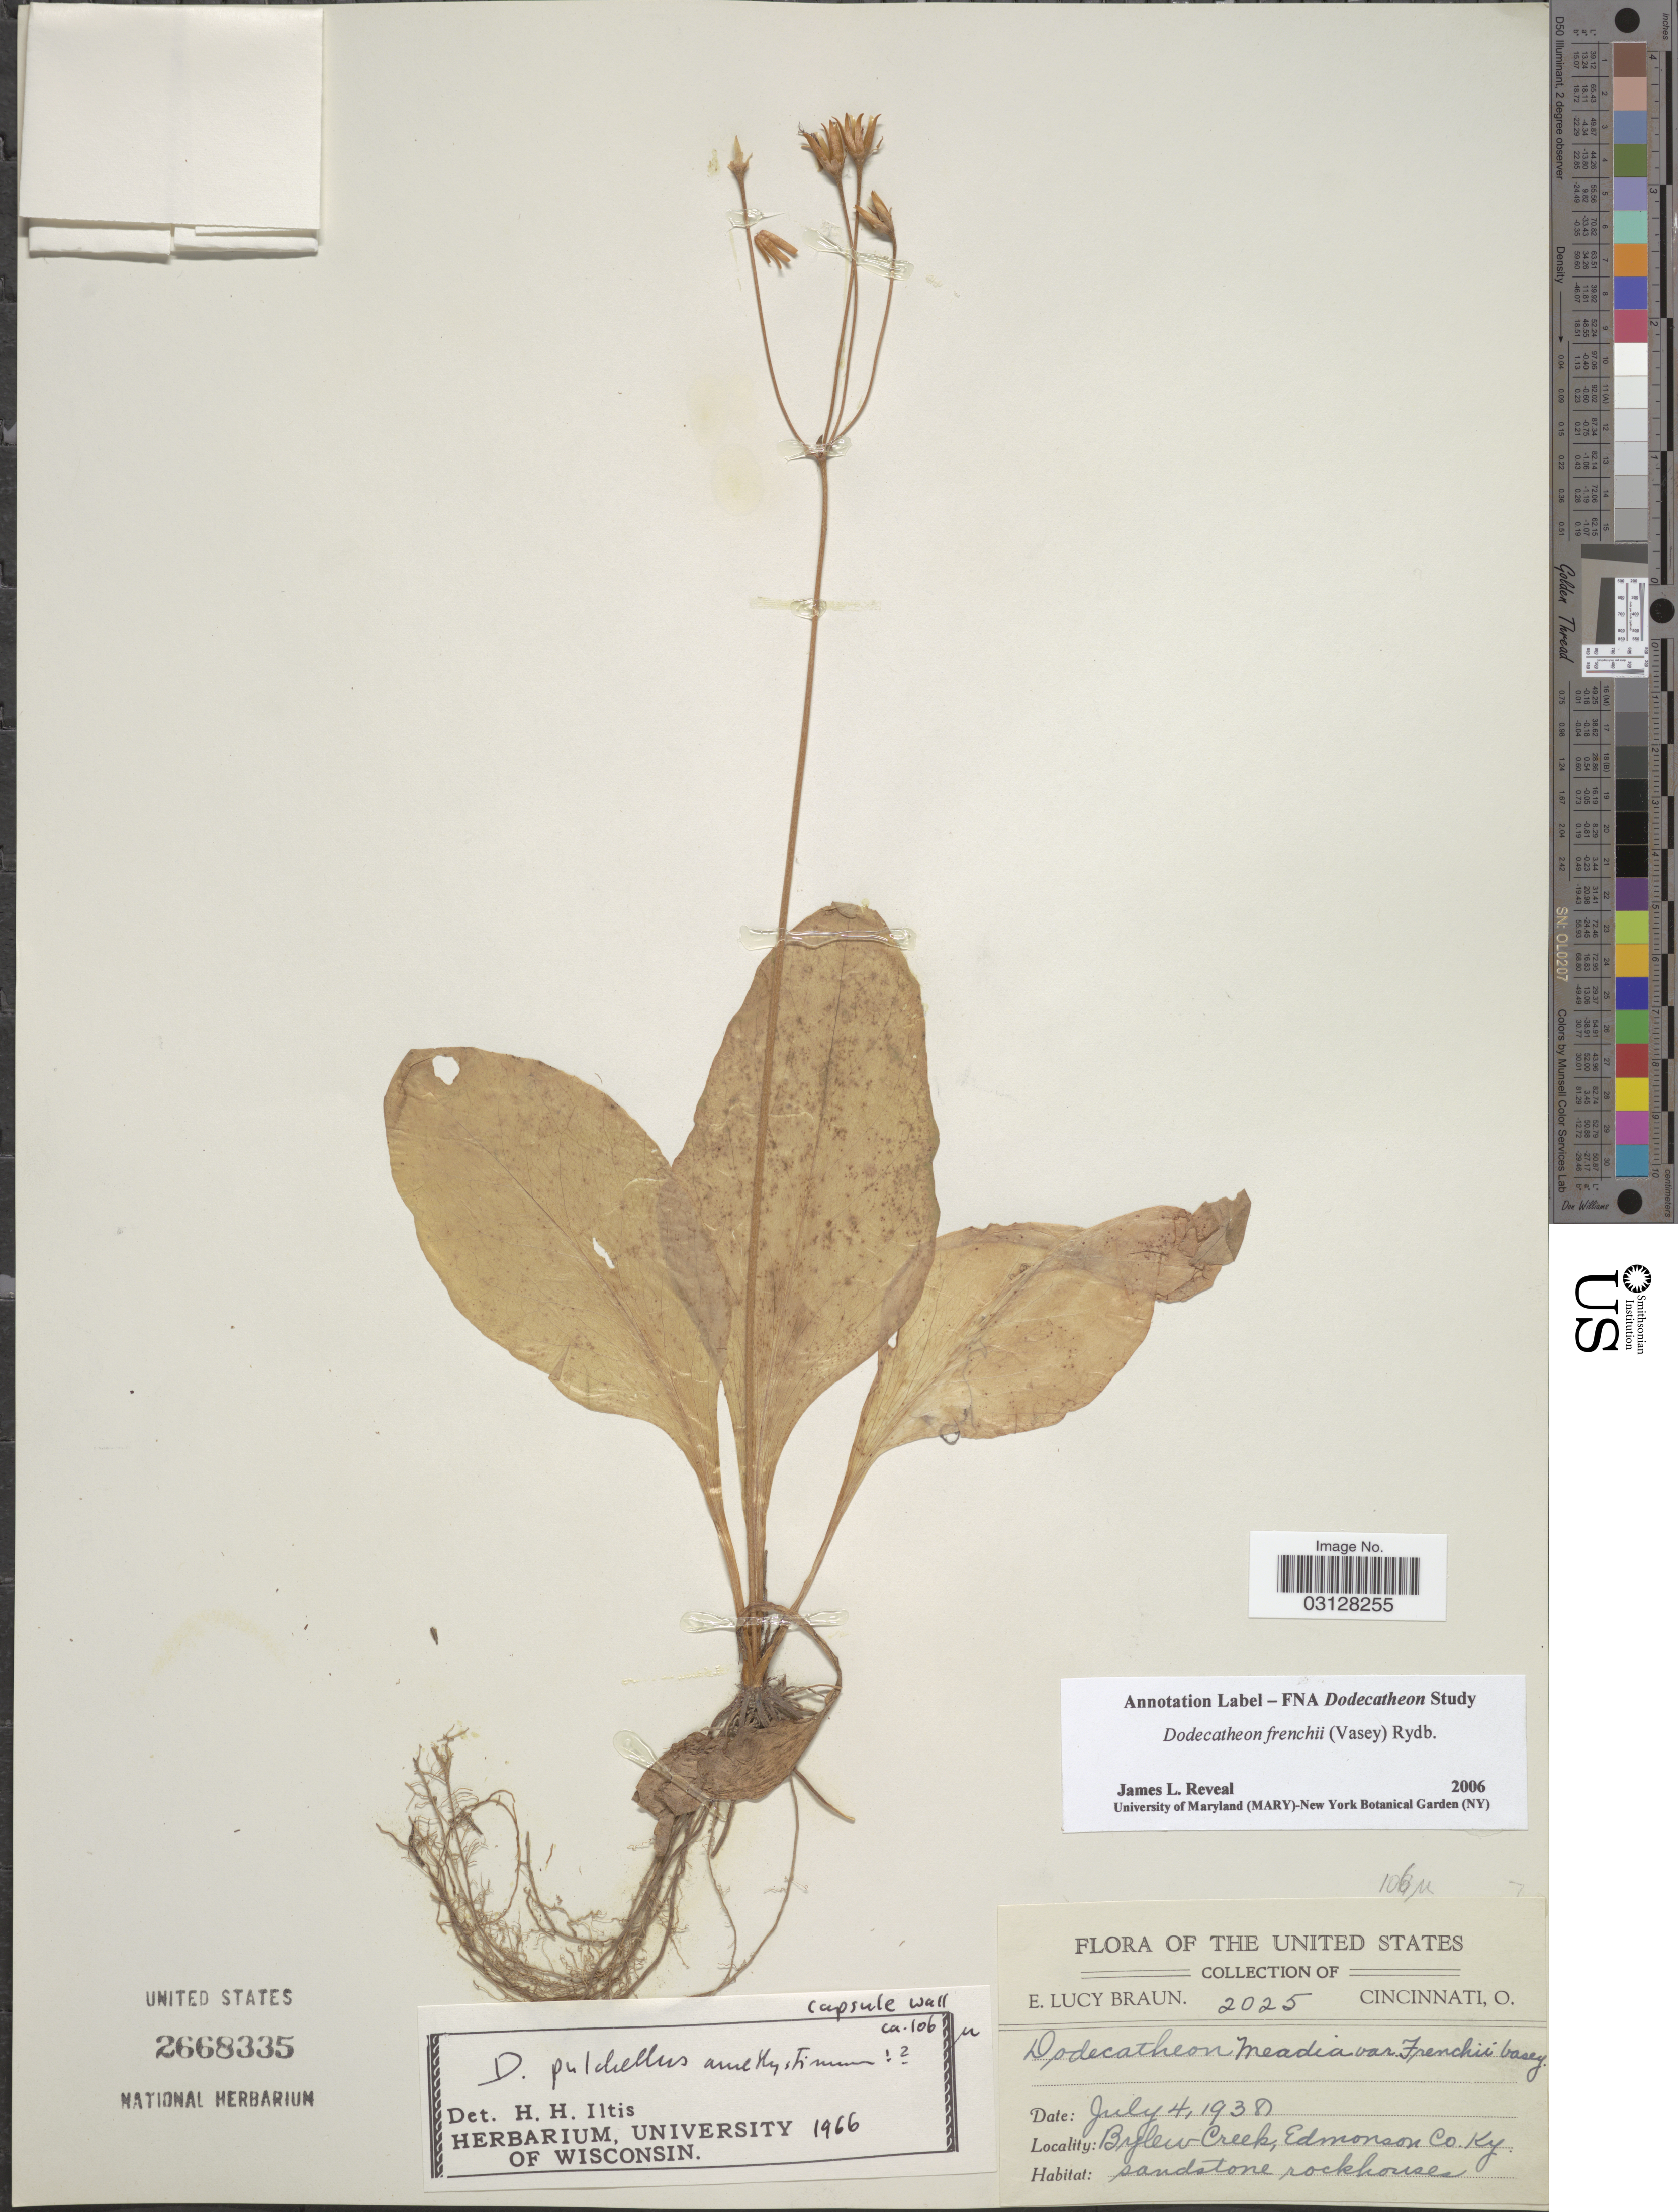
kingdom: Plantae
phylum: Tracheophyta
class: Magnoliopsida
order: Ericales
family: Primulaceae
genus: Dodecatheon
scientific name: Dodecatheon frenchii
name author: (Vasey) Rydb.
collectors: E. L. Braun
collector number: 2025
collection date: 1938-07-04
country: United States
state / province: Kentucky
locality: Bylew Creek, Edmonson Co.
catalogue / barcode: US 2668335